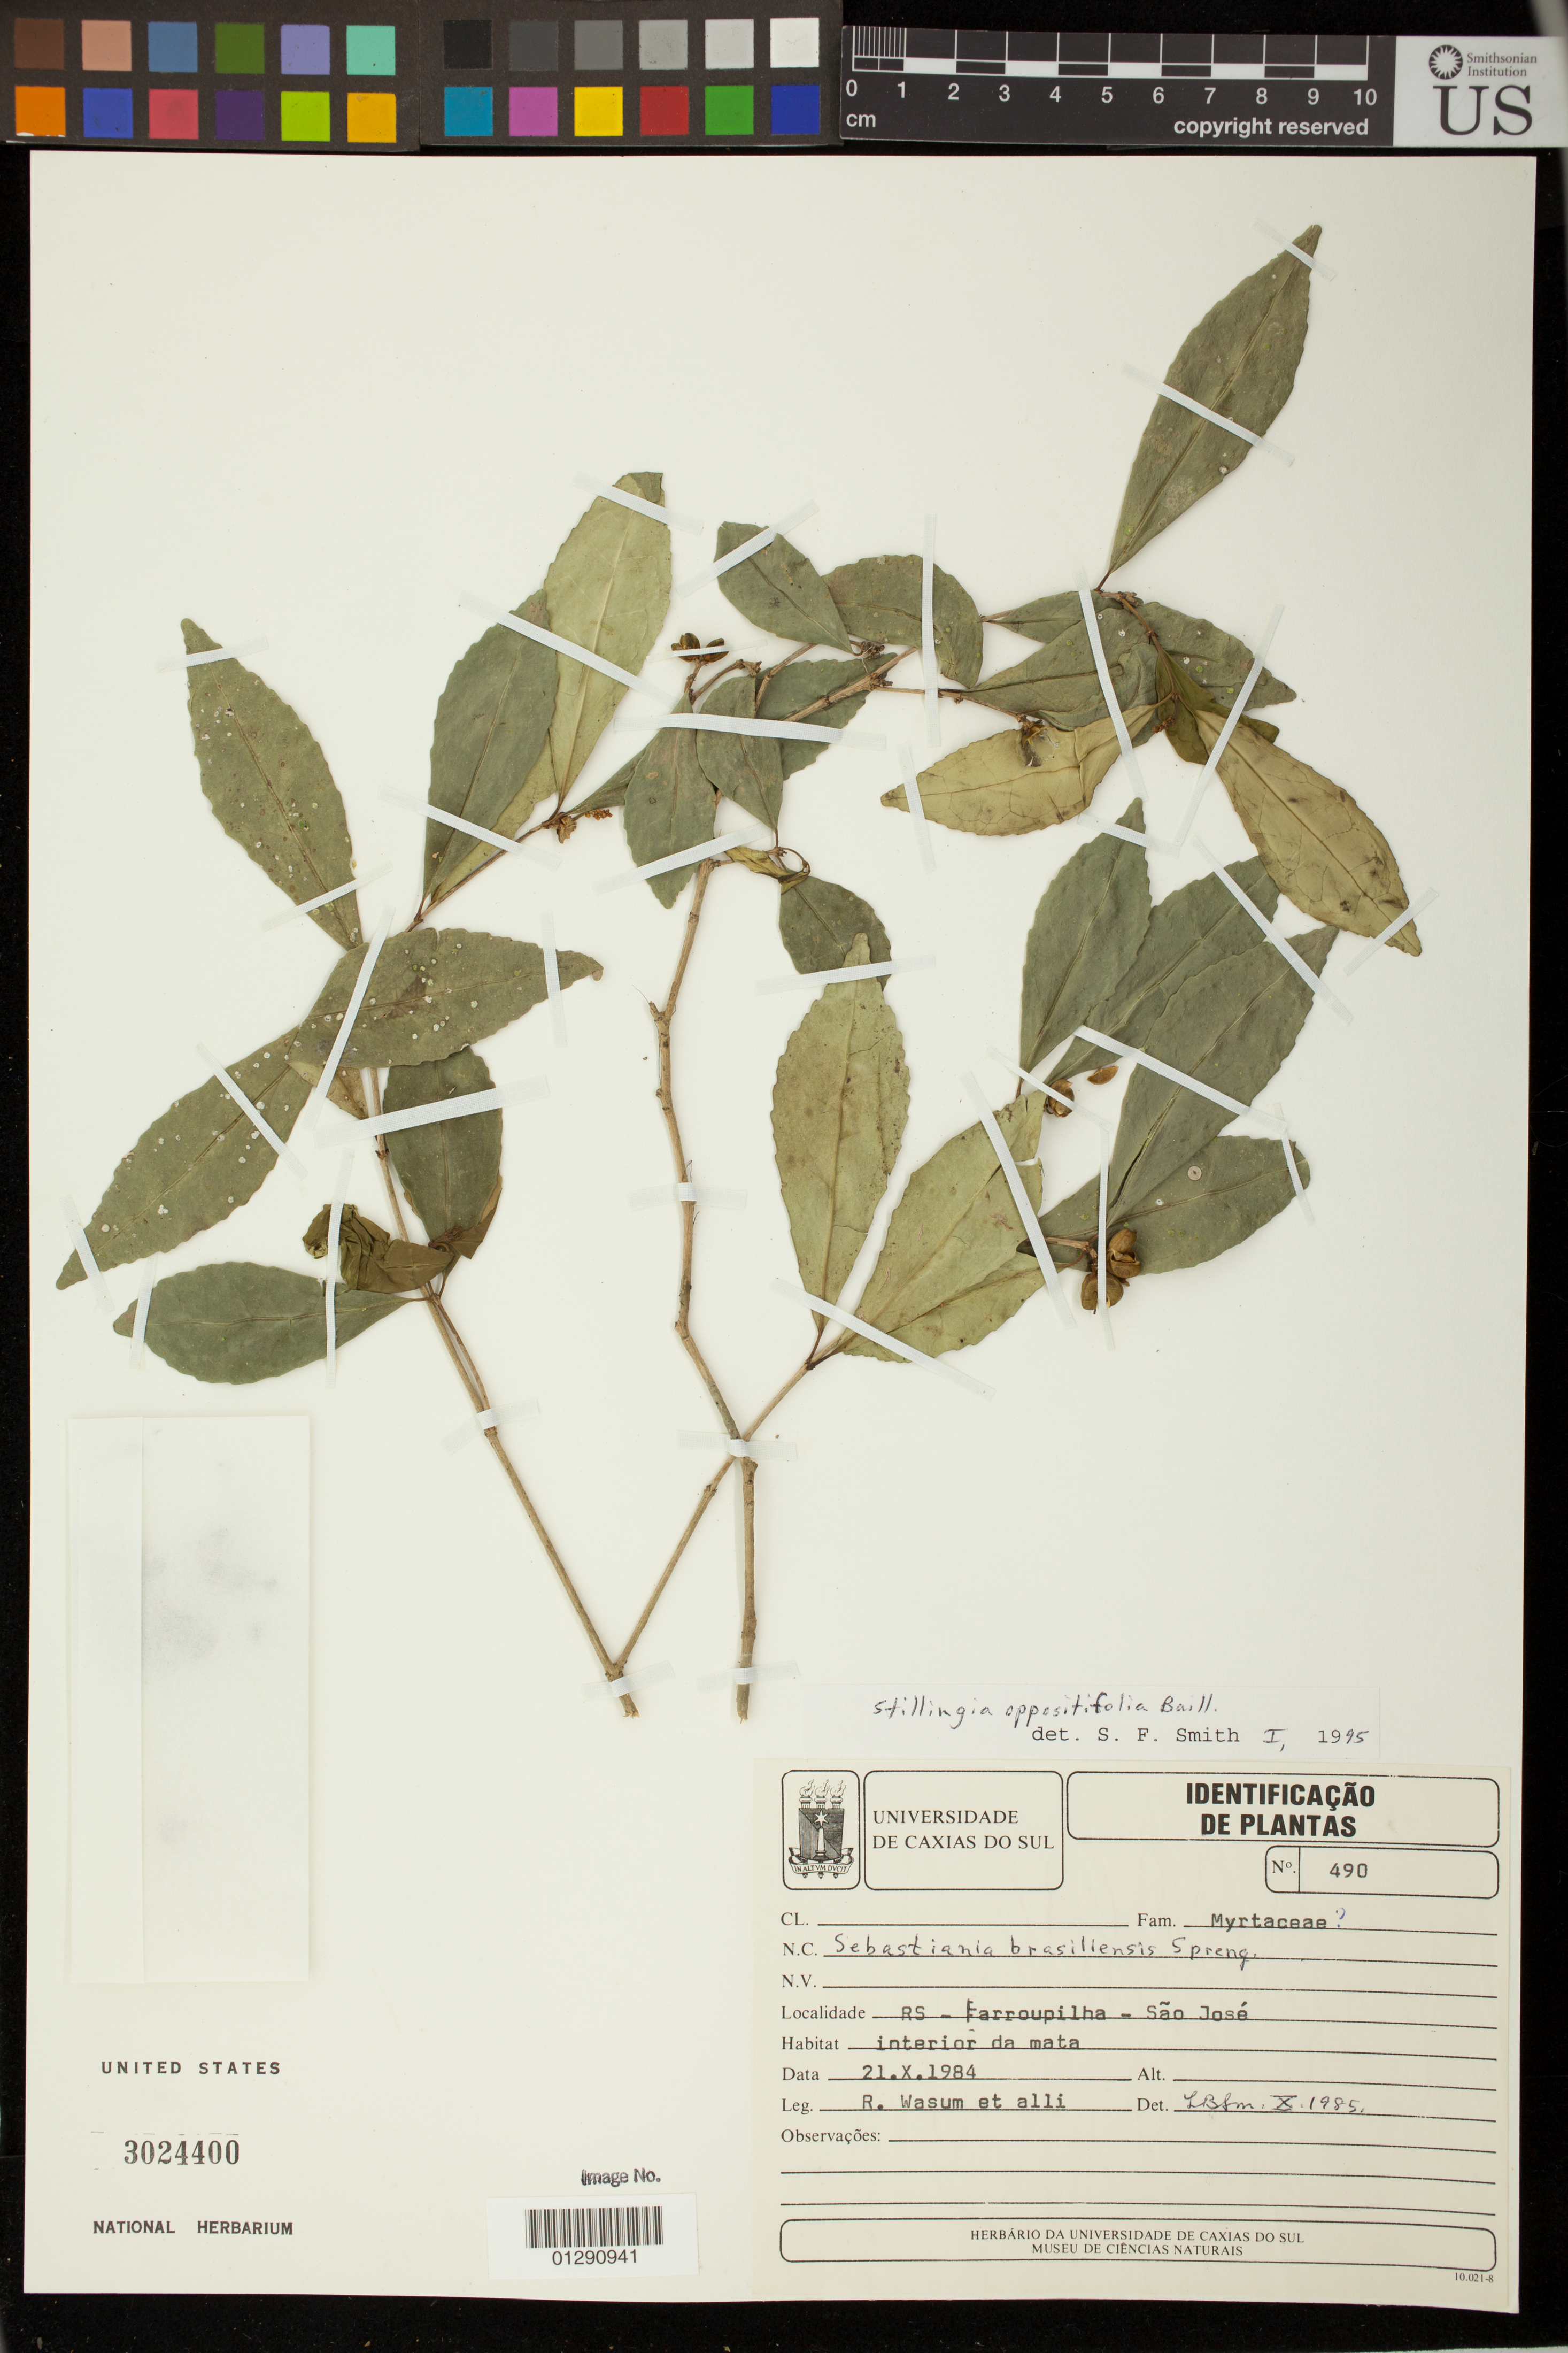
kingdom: Plantae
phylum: Tracheophyta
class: Magnoliopsida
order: Malpighiales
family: Euphorbiaceae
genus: Stillingia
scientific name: Stillingia oppositifolia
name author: Baill. ex Müll. Arg.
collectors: R. Wasum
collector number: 490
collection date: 1984-10-21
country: Brazil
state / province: Rio Grande do Sul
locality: Farroupilha, Sao Jose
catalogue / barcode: US 3024400